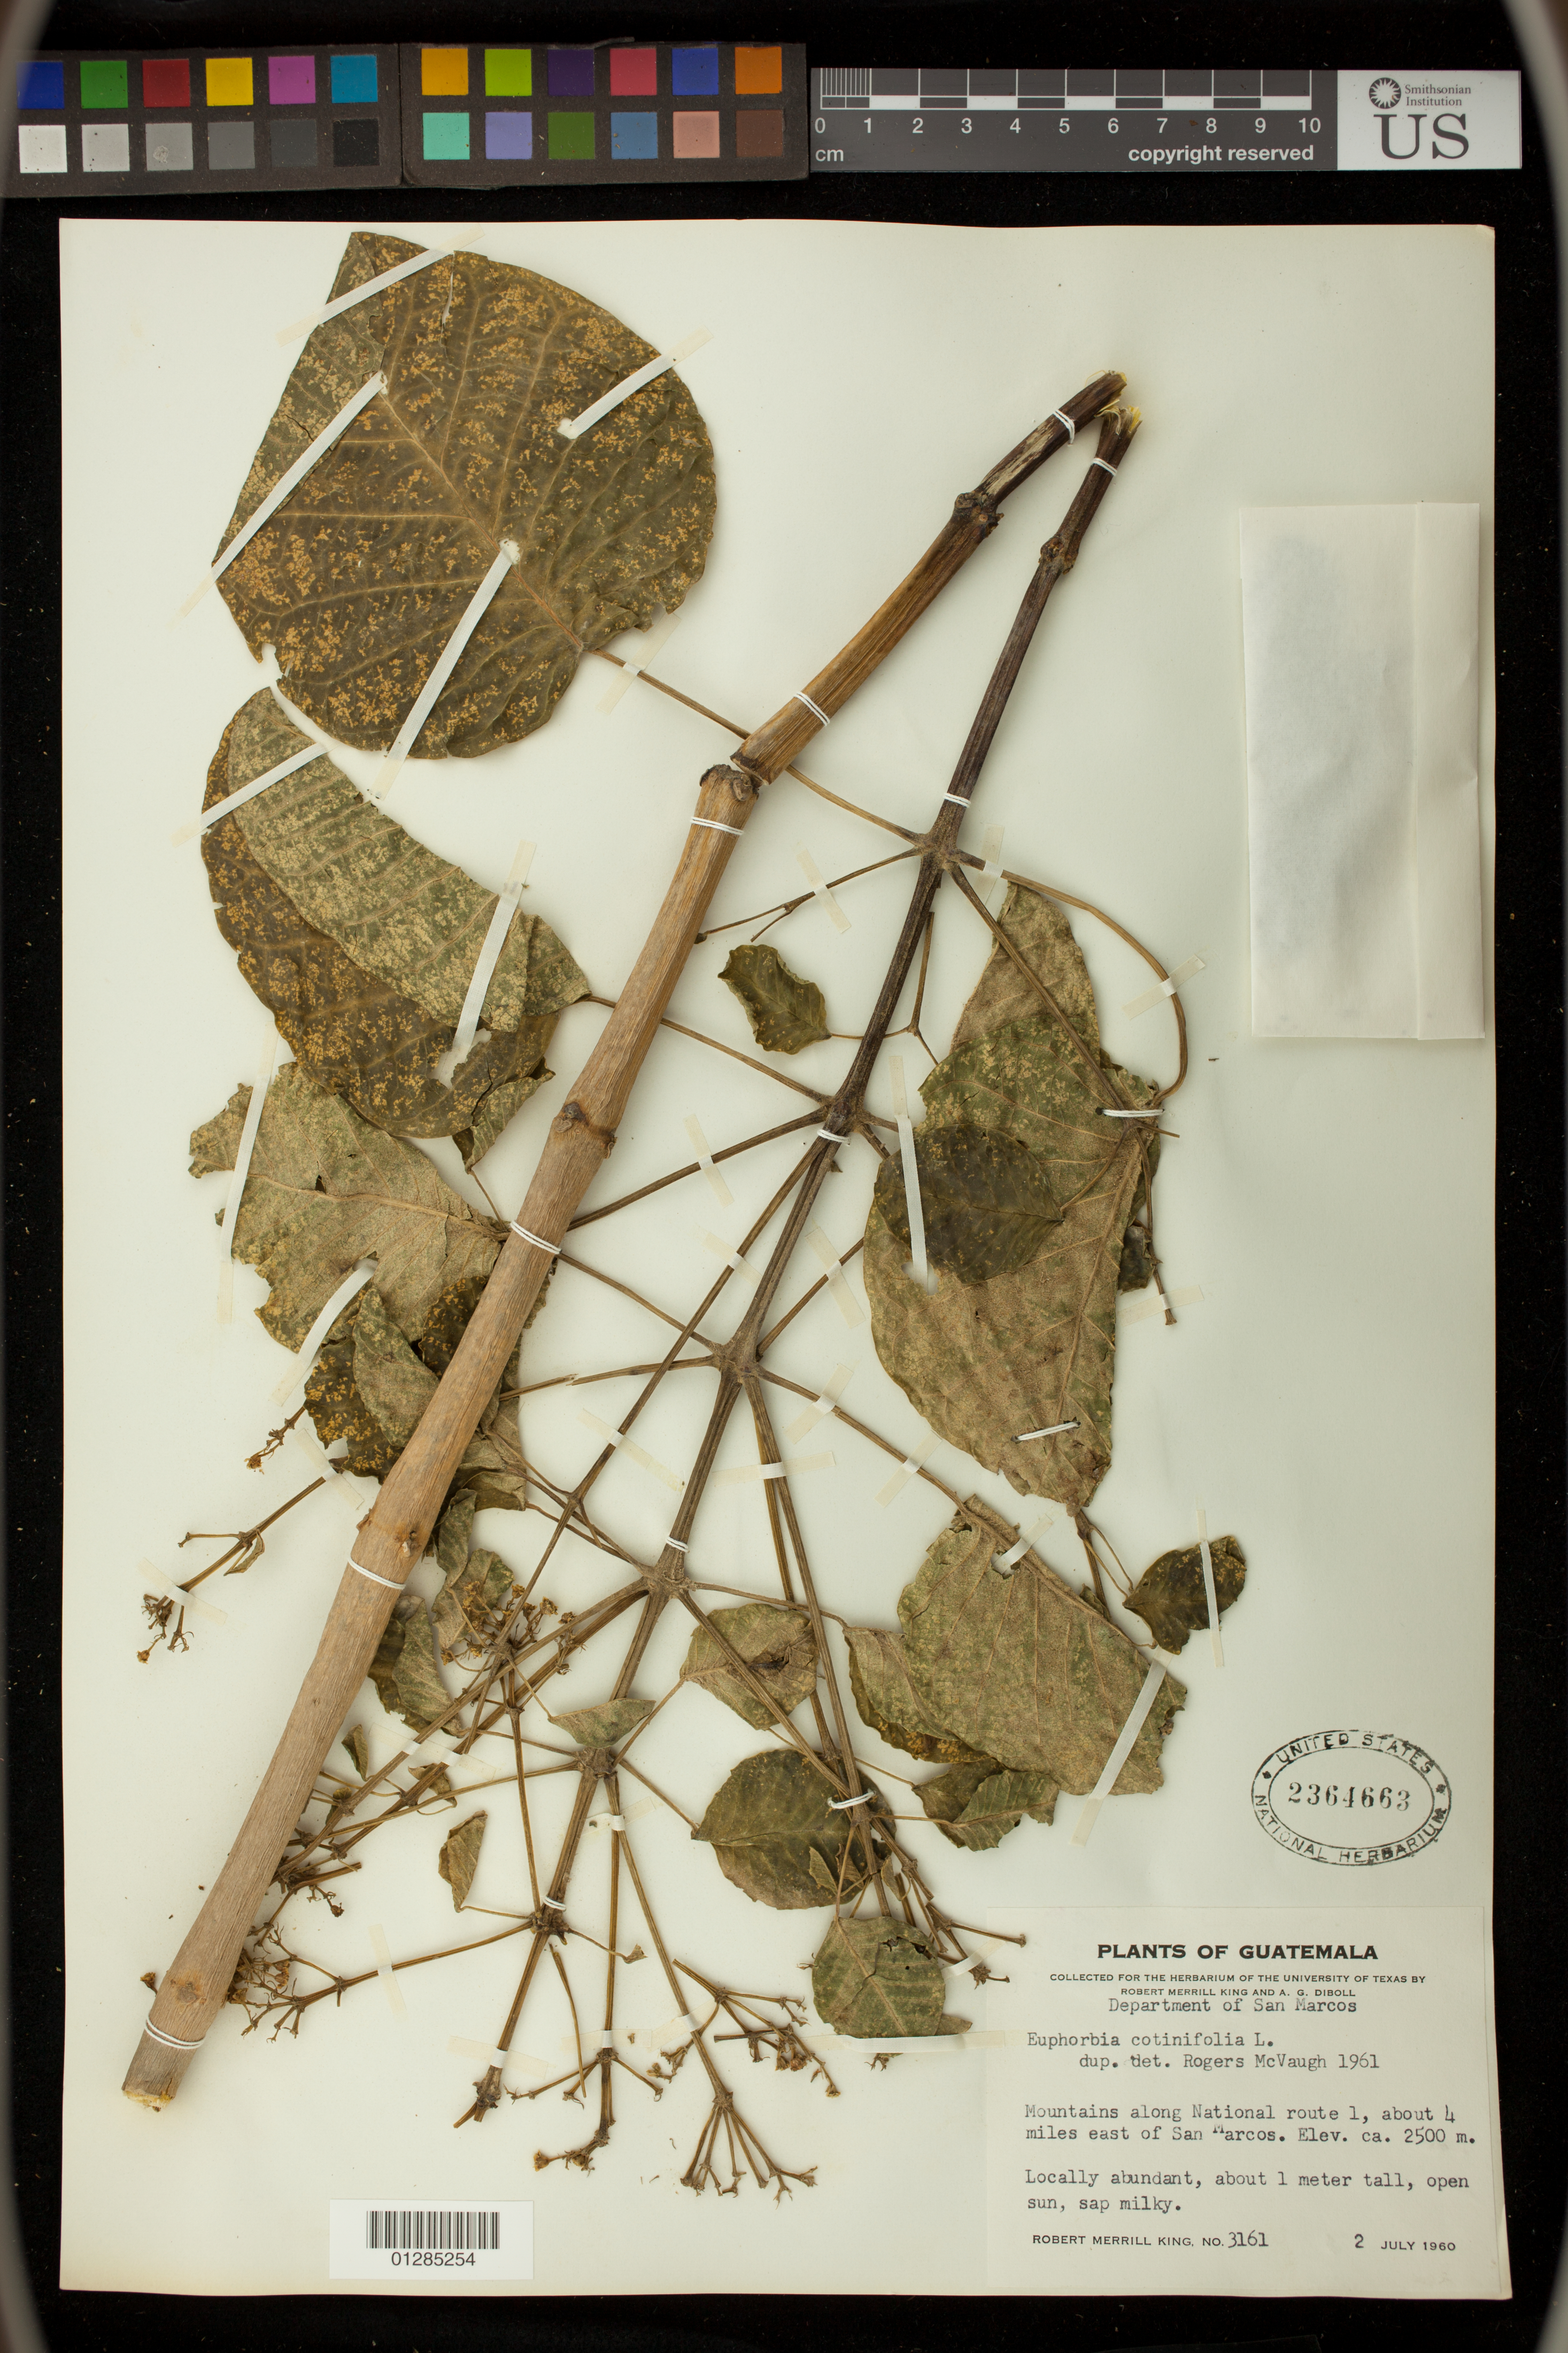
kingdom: Plantae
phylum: Tracheophyta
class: Magnoliopsida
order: Malpighiales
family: Euphorbiaceae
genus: Euphorbia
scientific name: Euphorbia cotinifolia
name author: L.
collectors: R. M. King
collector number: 3161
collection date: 1960-07-02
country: Guatemala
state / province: San Marcos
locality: Mountains along National route 1, about 4 miles east of San Marcos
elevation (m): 2500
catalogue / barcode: US 2364663